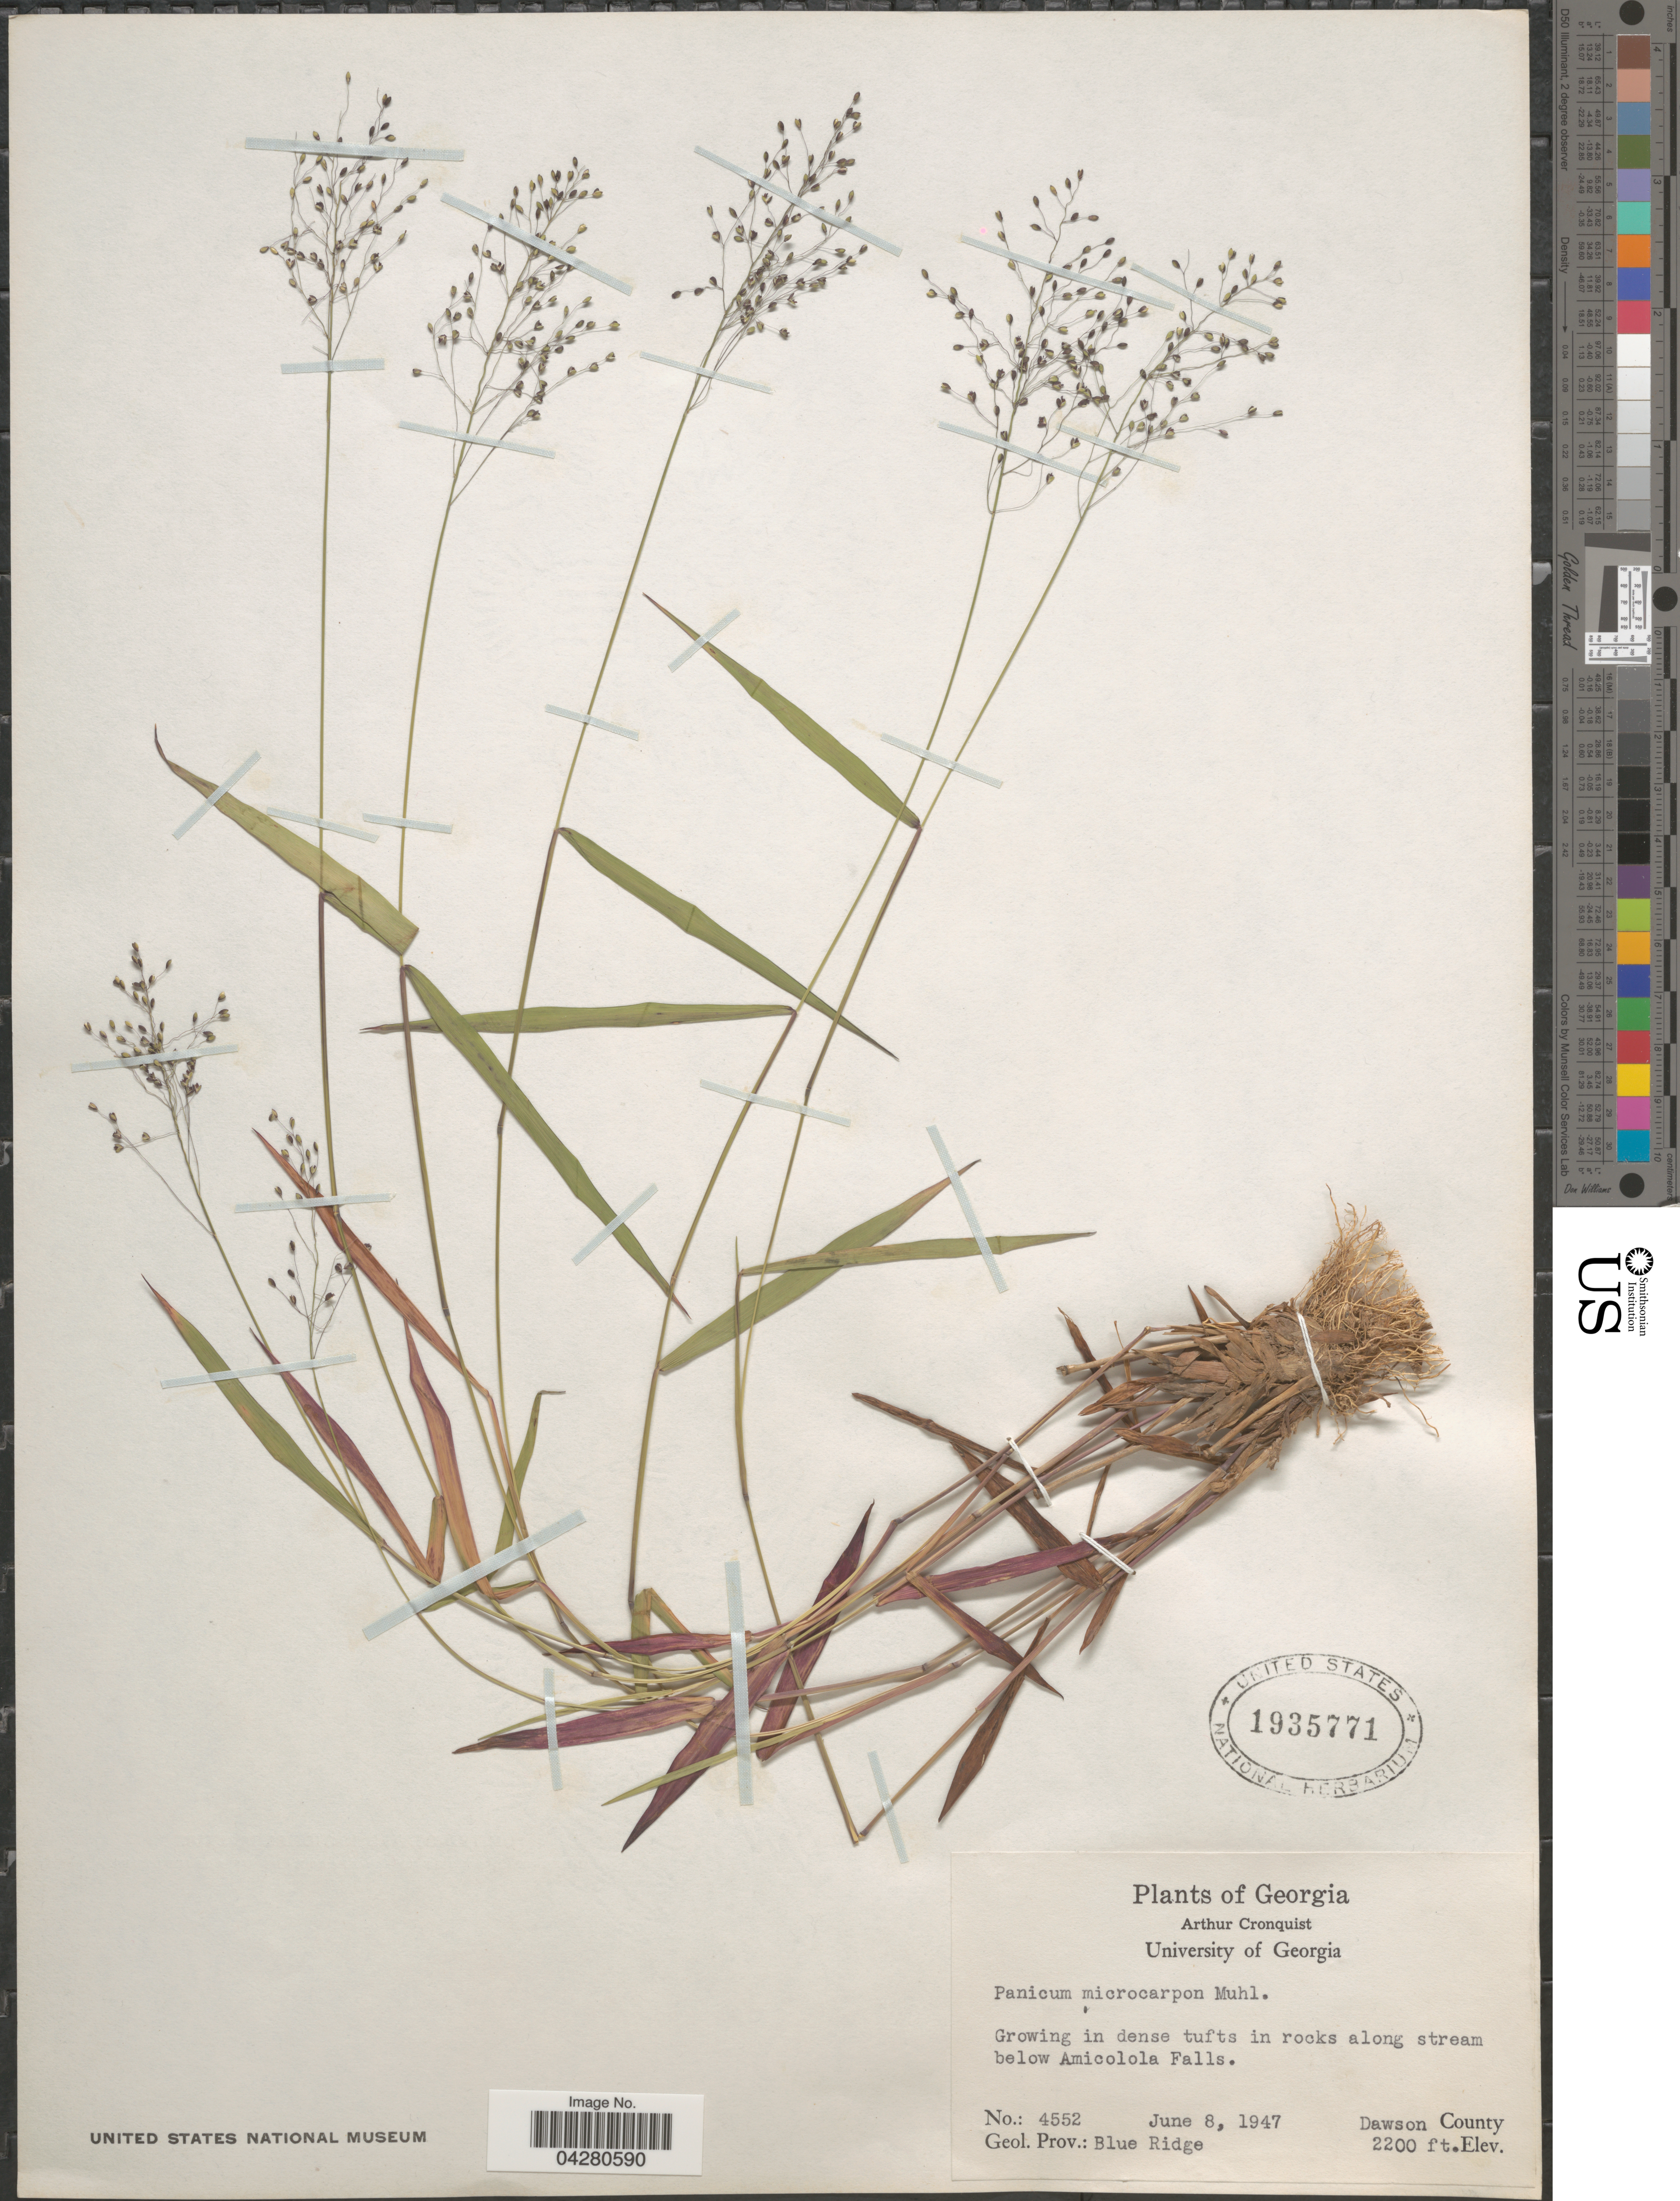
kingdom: Plantae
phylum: Tracheophyta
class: Liliopsida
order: Poales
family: Poaceae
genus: Dichanthelium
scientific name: Dichanthelium dichotomum var. dichotomum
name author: (L.) Gould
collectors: A. J. Cronquist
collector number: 4552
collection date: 1947-06-08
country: United States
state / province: Georgia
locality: Along stream below Amicolola Falls. Dawson County. Geol. Prov.: Blue Ridge.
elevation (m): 671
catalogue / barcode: US 1935771